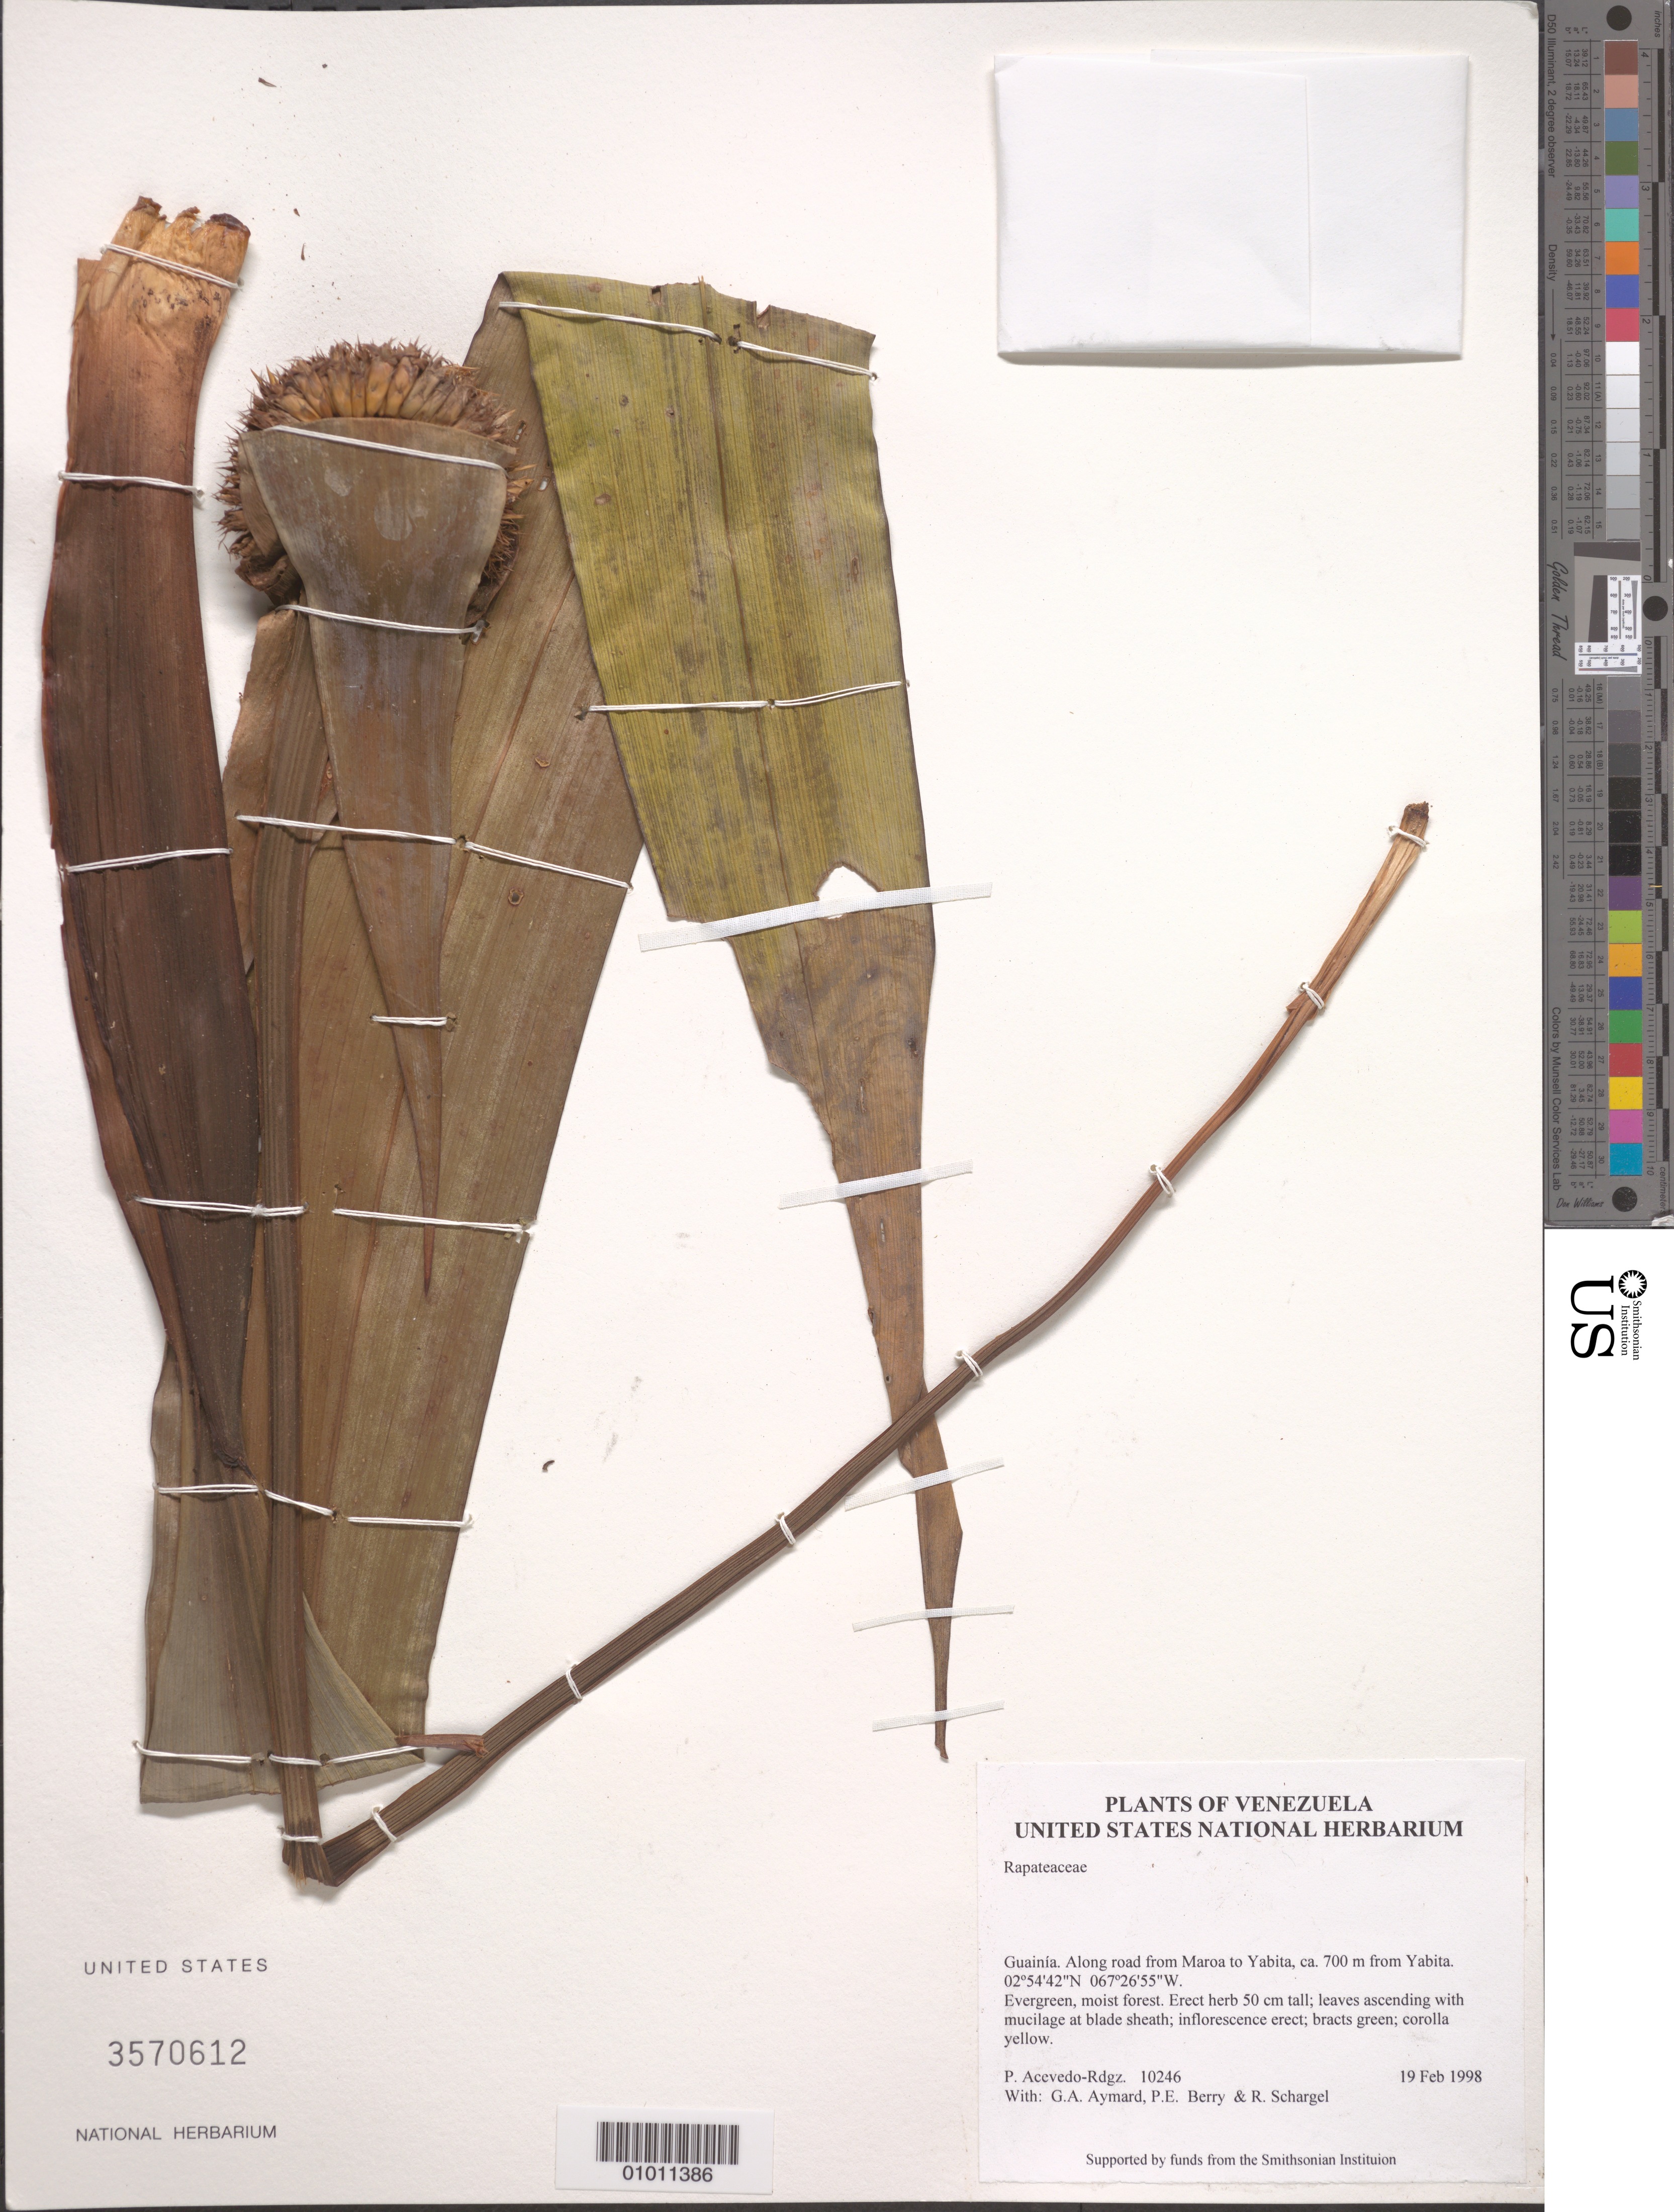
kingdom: Plantae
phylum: Tracheophyta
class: Liliopsida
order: Poales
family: Rapateaceae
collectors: P. Acevedo-Rodr., G. A. Aymard, P. E. Berry & R. Schargel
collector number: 10246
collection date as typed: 19 Feb 1998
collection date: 1998-02-19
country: Venezuela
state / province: Amazonas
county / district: Maroa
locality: Along road from Maroa to Yabita, ca. 700 m from Yabita.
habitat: Evergreen, moist forest.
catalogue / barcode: US 3570612